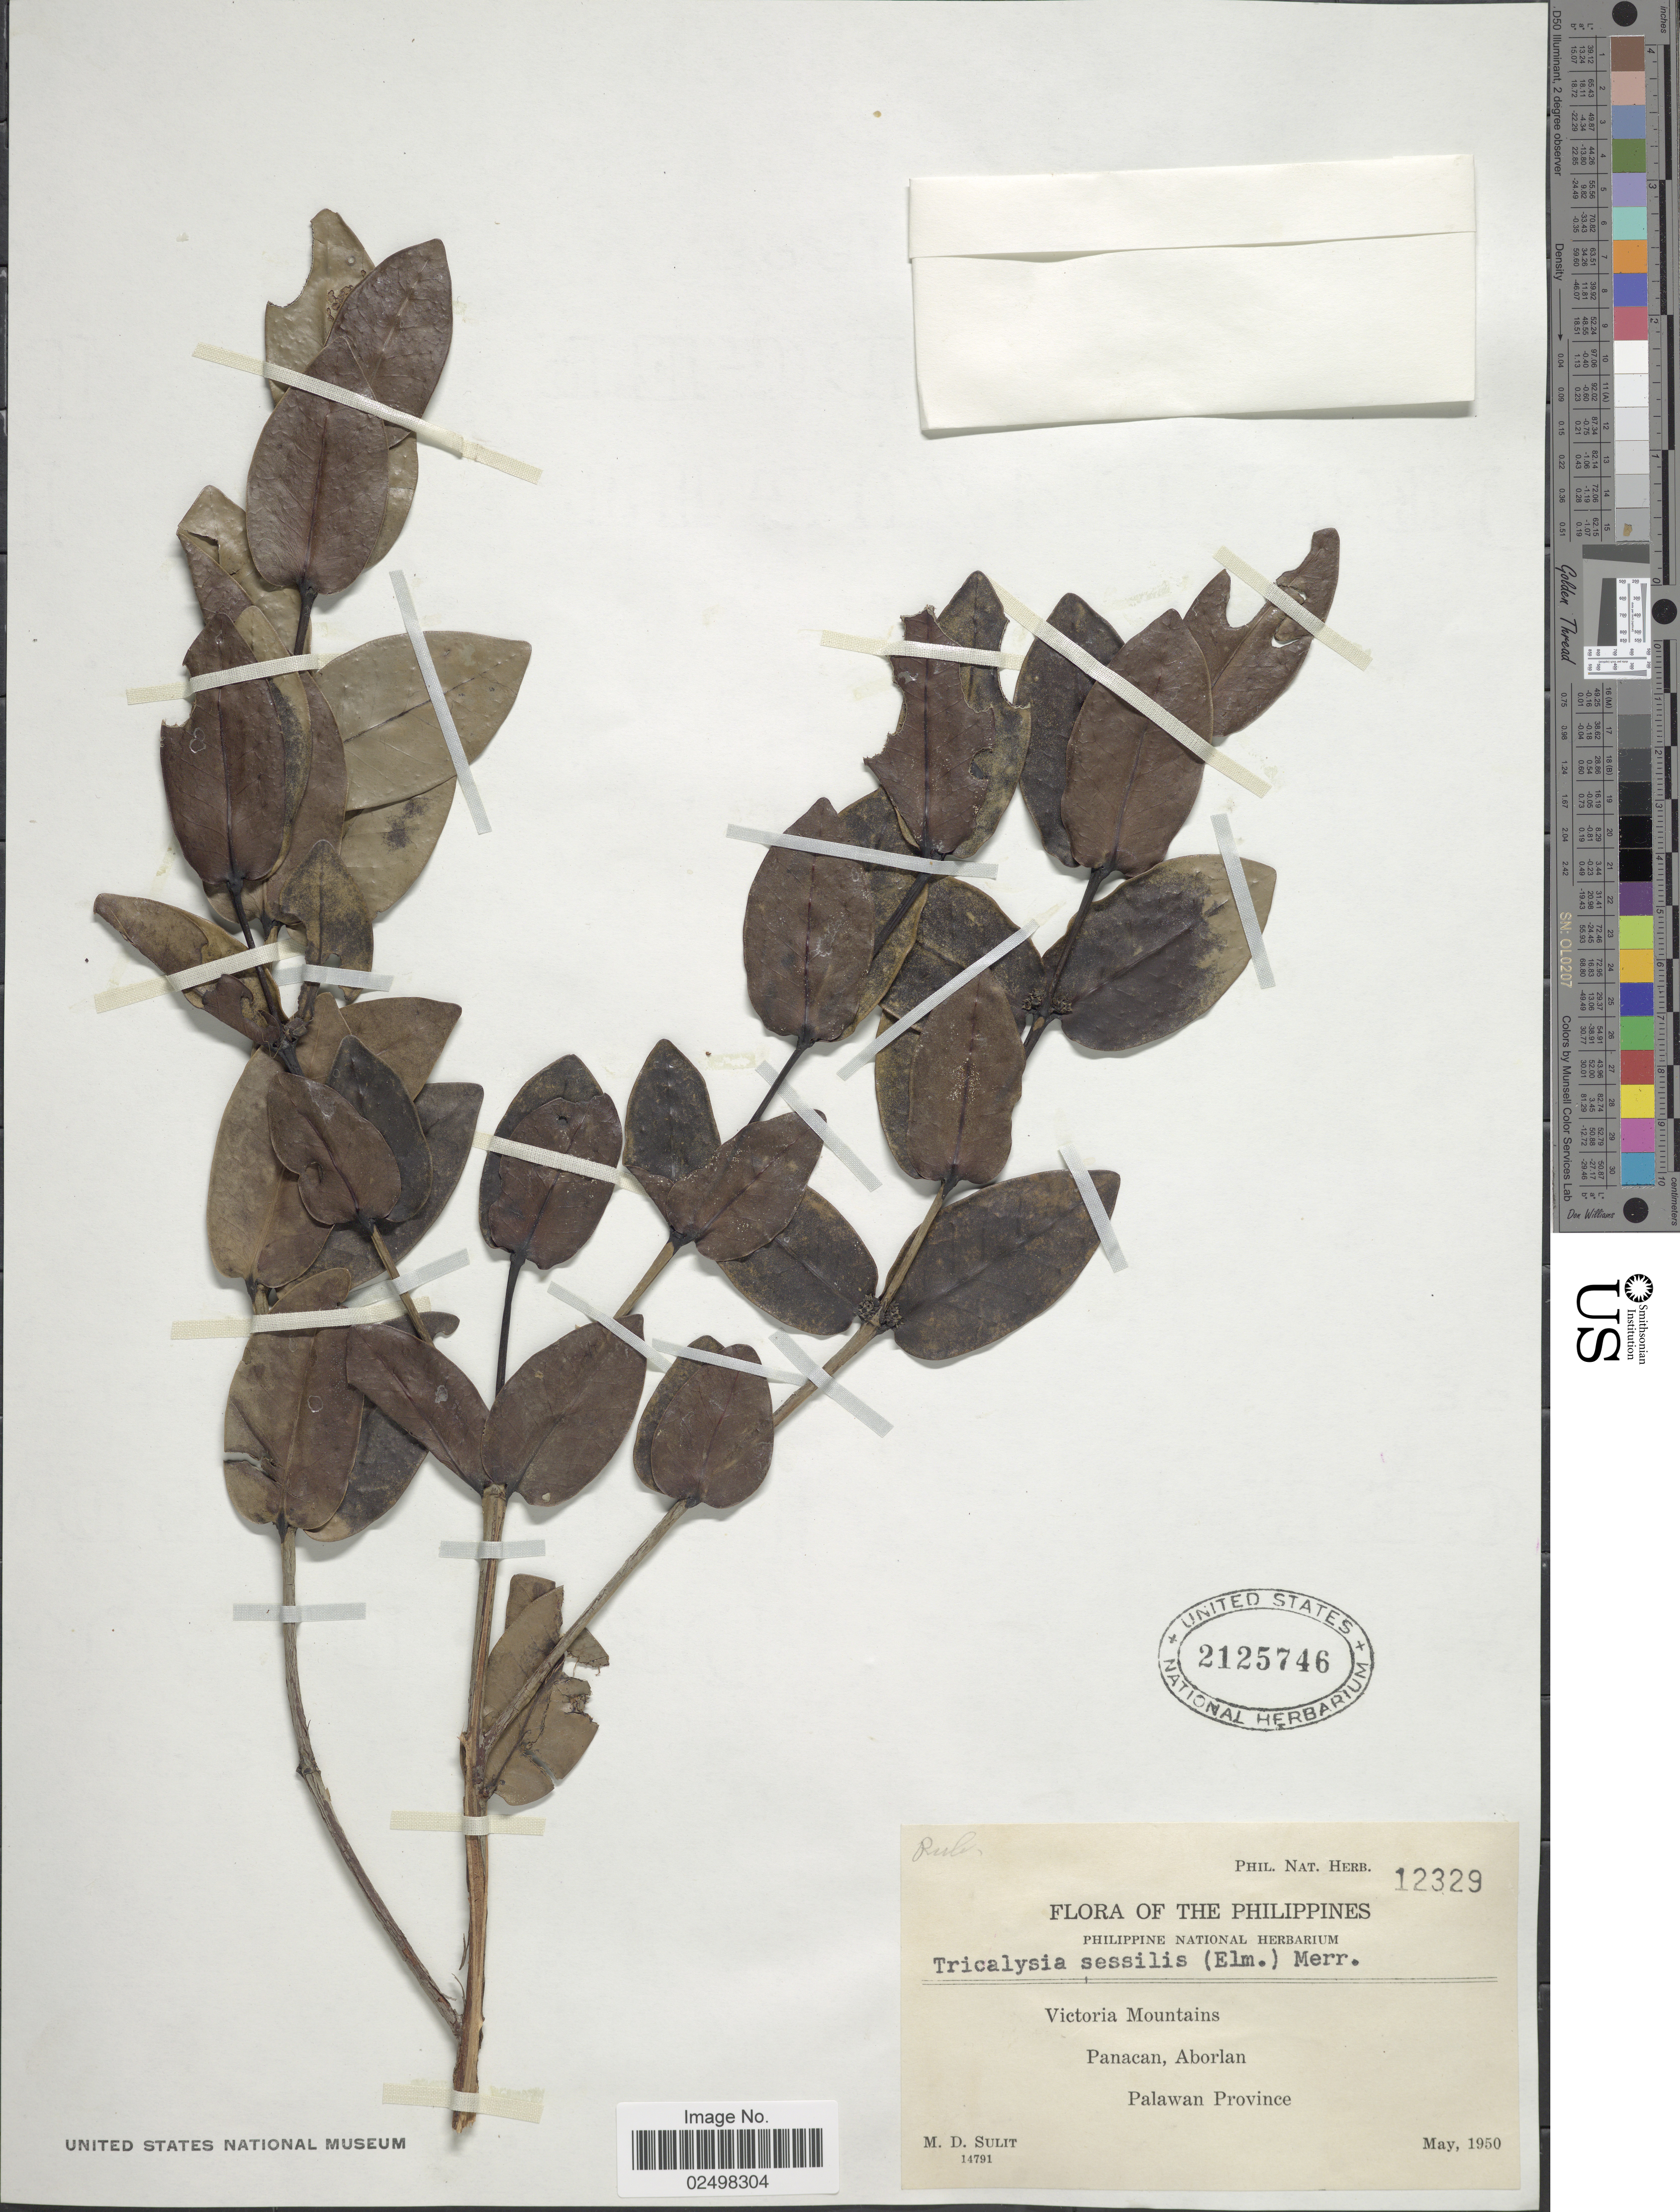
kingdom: Plantae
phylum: Tracheophyta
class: Magnoliopsida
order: Gentianales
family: Rubiaceae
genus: Tricalysia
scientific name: Tricalysia sessilis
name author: (Elmer) Merr.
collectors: M. Sulit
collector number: Phil. Nat. Herb. 12329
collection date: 1950-05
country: Philippines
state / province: Mimaropa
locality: Victoria Mountains, Panacan, Aborlan, Palawan Province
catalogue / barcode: US 2125746